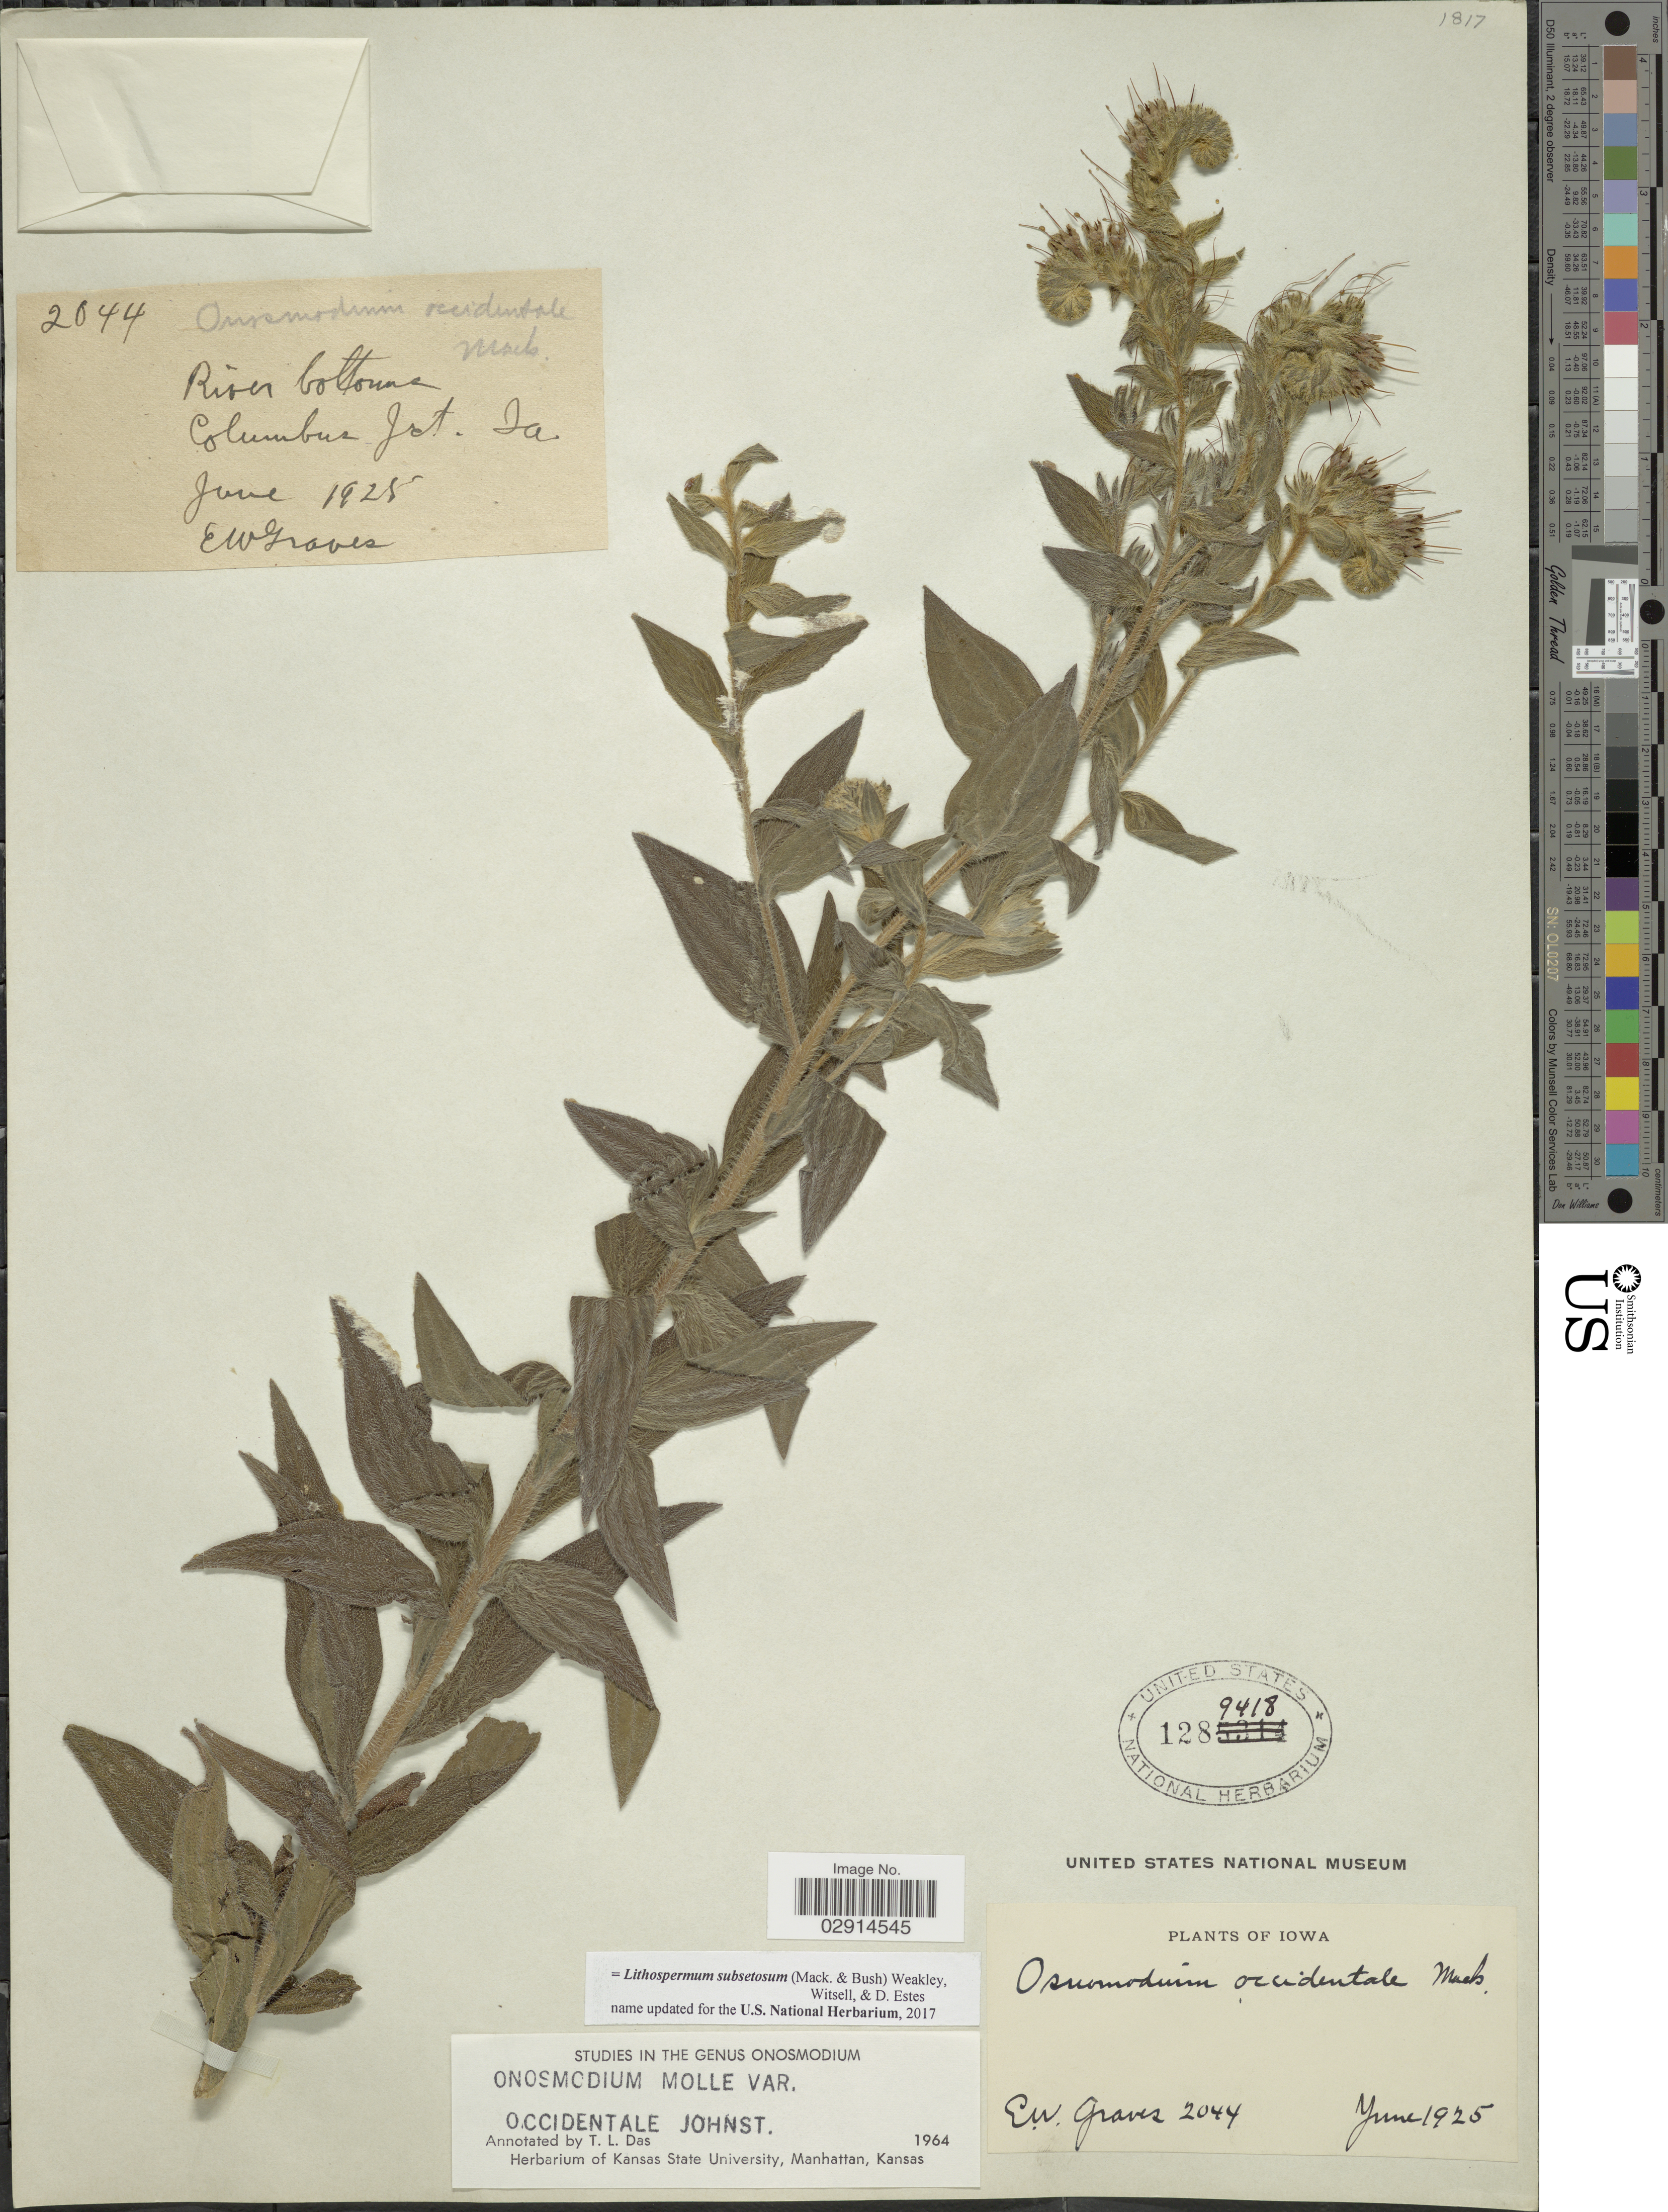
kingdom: Plantae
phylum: Tracheophyta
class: Magnoliopsida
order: Boraginales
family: Boraginaceae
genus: Lithospermum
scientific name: Lithospermum occidentale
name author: (Mack.) Weakley et al.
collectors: E. Graves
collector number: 2044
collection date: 1925-06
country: United States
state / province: Iowa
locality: River bottoms. Columbus Jct.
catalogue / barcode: US 1289418